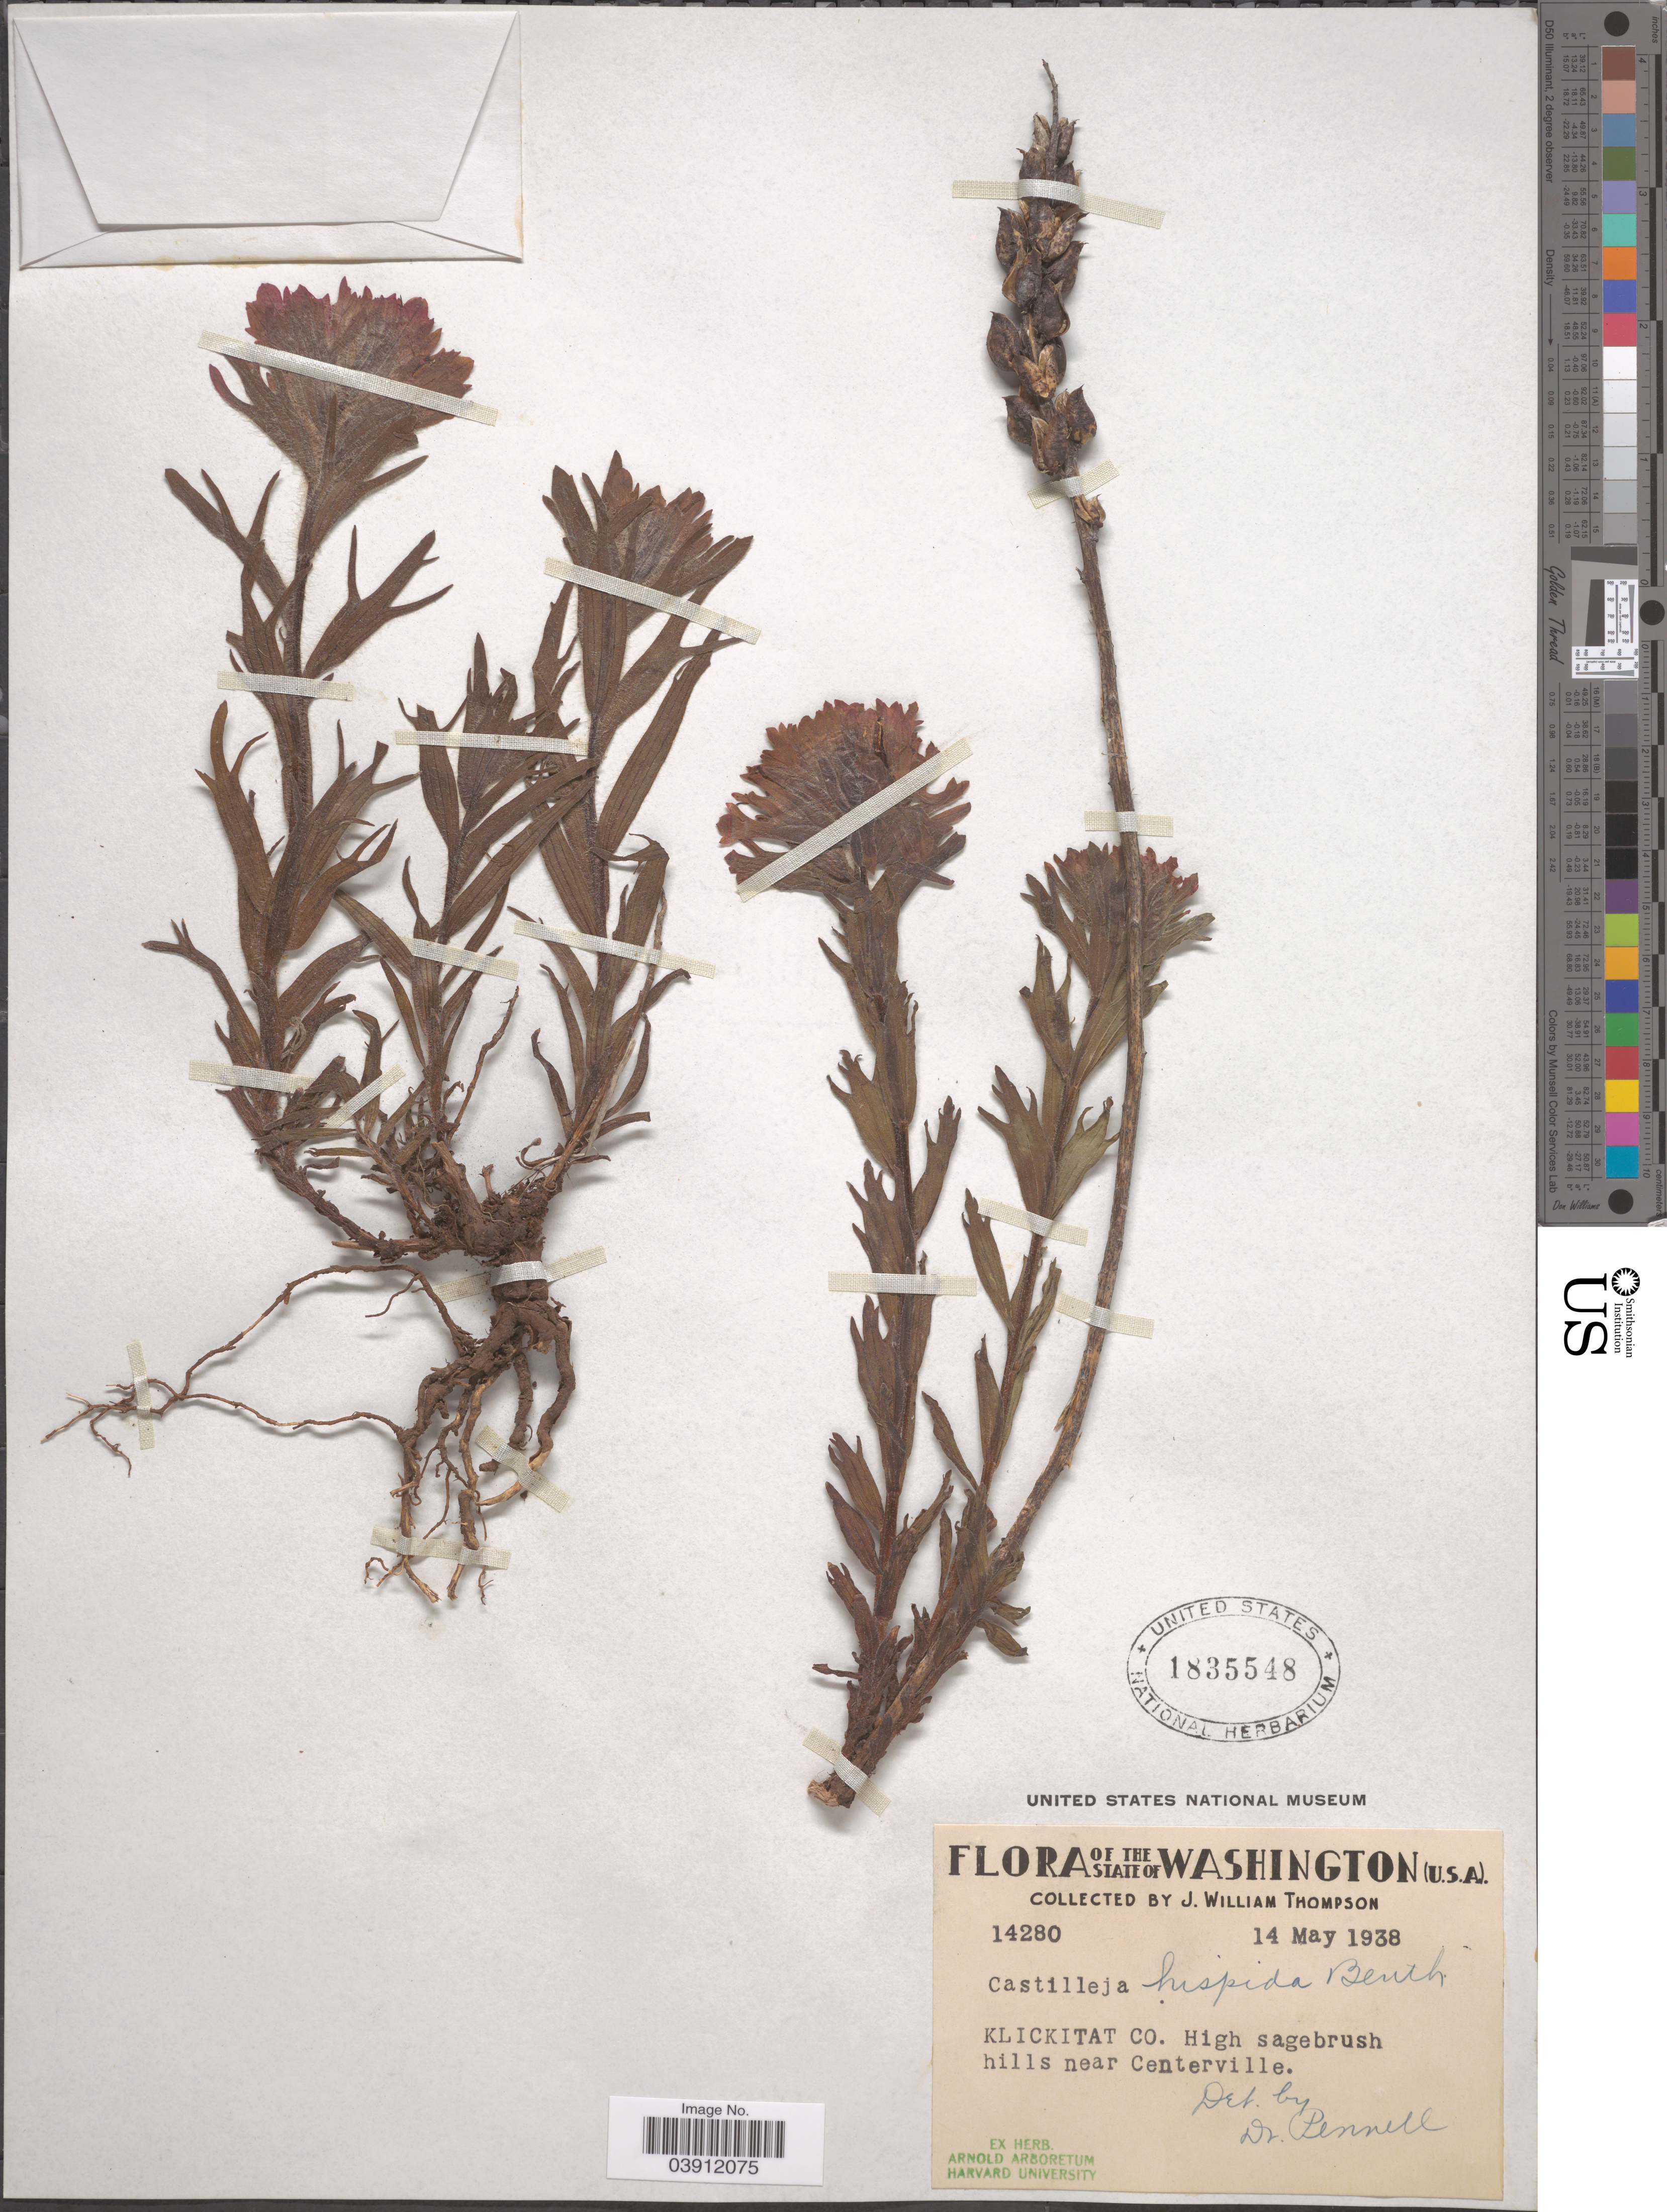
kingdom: Plantae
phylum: Tracheophyta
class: Magnoliopsida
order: Lamiales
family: Orobanchaceae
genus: Castilleja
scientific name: Castilleja hispida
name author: Benth. ex Hook.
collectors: J. W. Thompson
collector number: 14280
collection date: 1938-05-14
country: United States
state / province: Washington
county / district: Klickitat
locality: Klickitat Co. Hills near Centerville.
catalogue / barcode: US 1835548